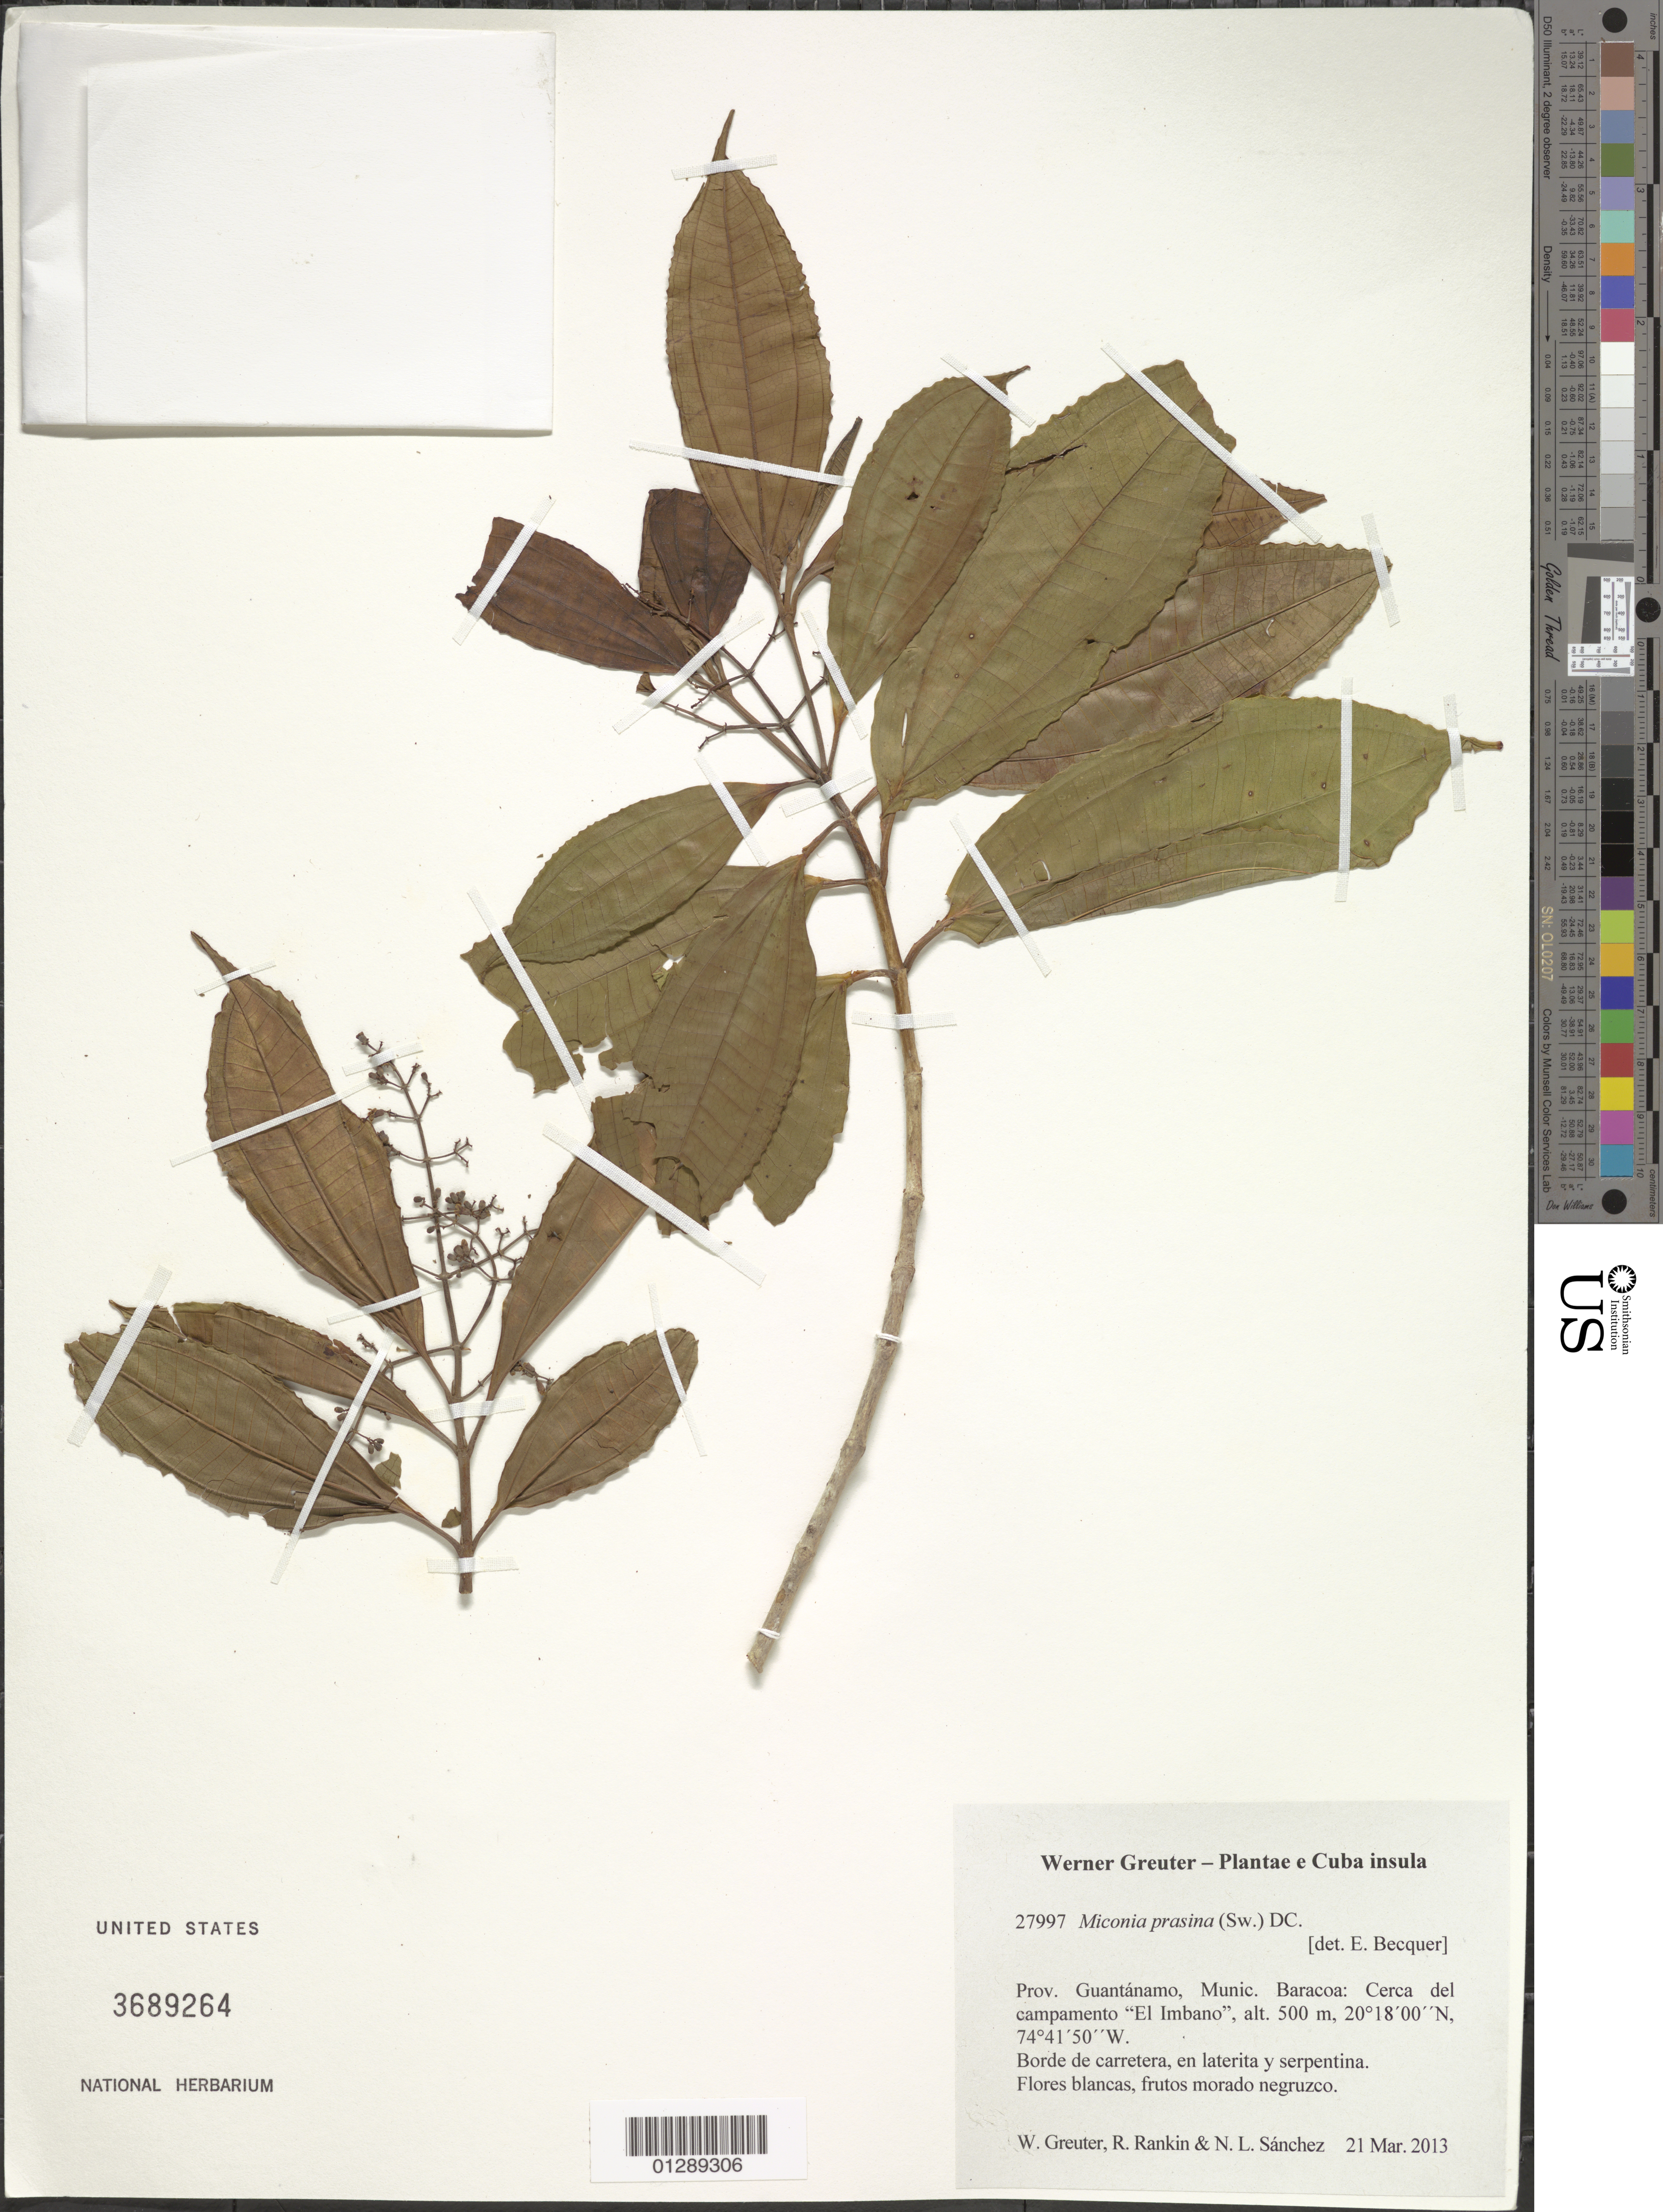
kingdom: Plantae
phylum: Tracheophyta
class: Magnoliopsida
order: Myrtales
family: Melastomataceae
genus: Miconia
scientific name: Miconia prasina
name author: (Sw.) DC.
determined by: Bécquer Granados, E. R., (HAJB)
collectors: W. R. Greuter, R. Rankin Rodriguez & N. Sanchez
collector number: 27997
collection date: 2013-03-21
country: Cuba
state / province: Guantanamo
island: Cuba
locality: Munic. Baracoa: cerca del campamento "El Imbano".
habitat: Borde de carretera, en laterita y serpentina.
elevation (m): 500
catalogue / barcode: US 3689264